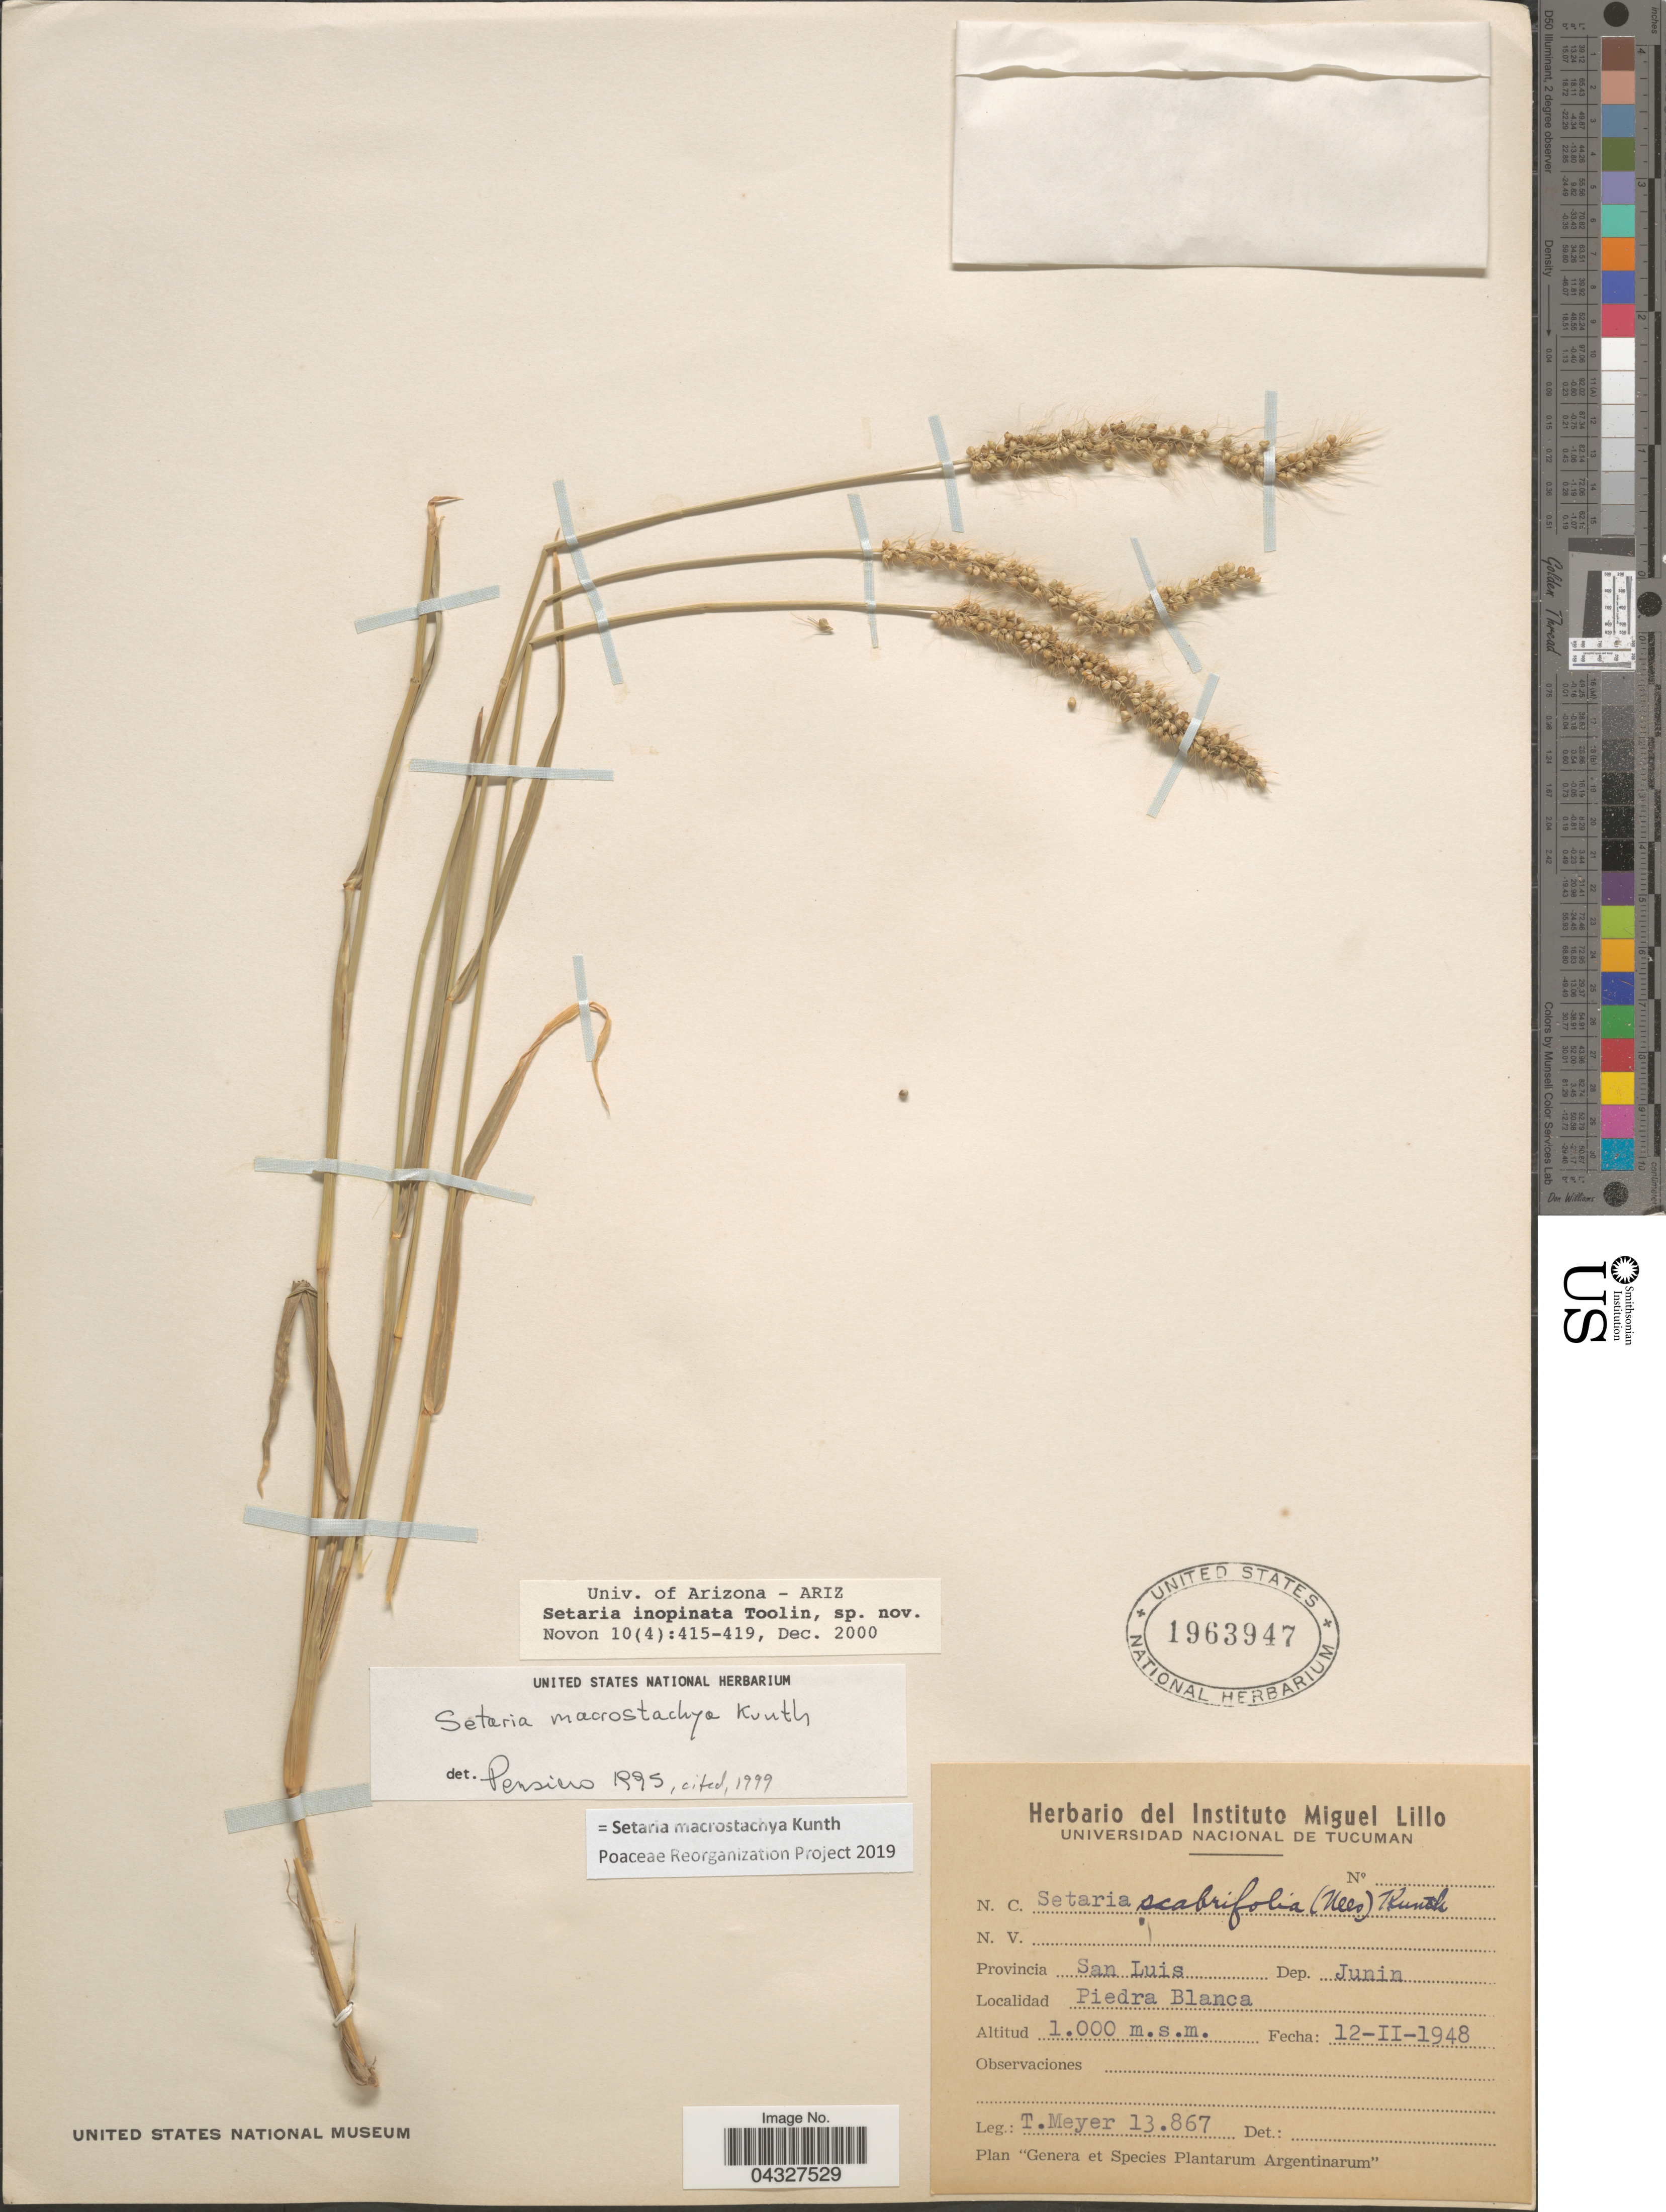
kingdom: Plantae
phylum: Tracheophyta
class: Liliopsida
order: Poales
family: Poaceae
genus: Setaria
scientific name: Setaria macrostachya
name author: Kunth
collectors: T. Meyer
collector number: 13867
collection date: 1948-02-12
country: Argentina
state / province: San Luis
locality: Dep. Junin. Piedra Blanca.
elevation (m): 1000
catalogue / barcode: US 1963947